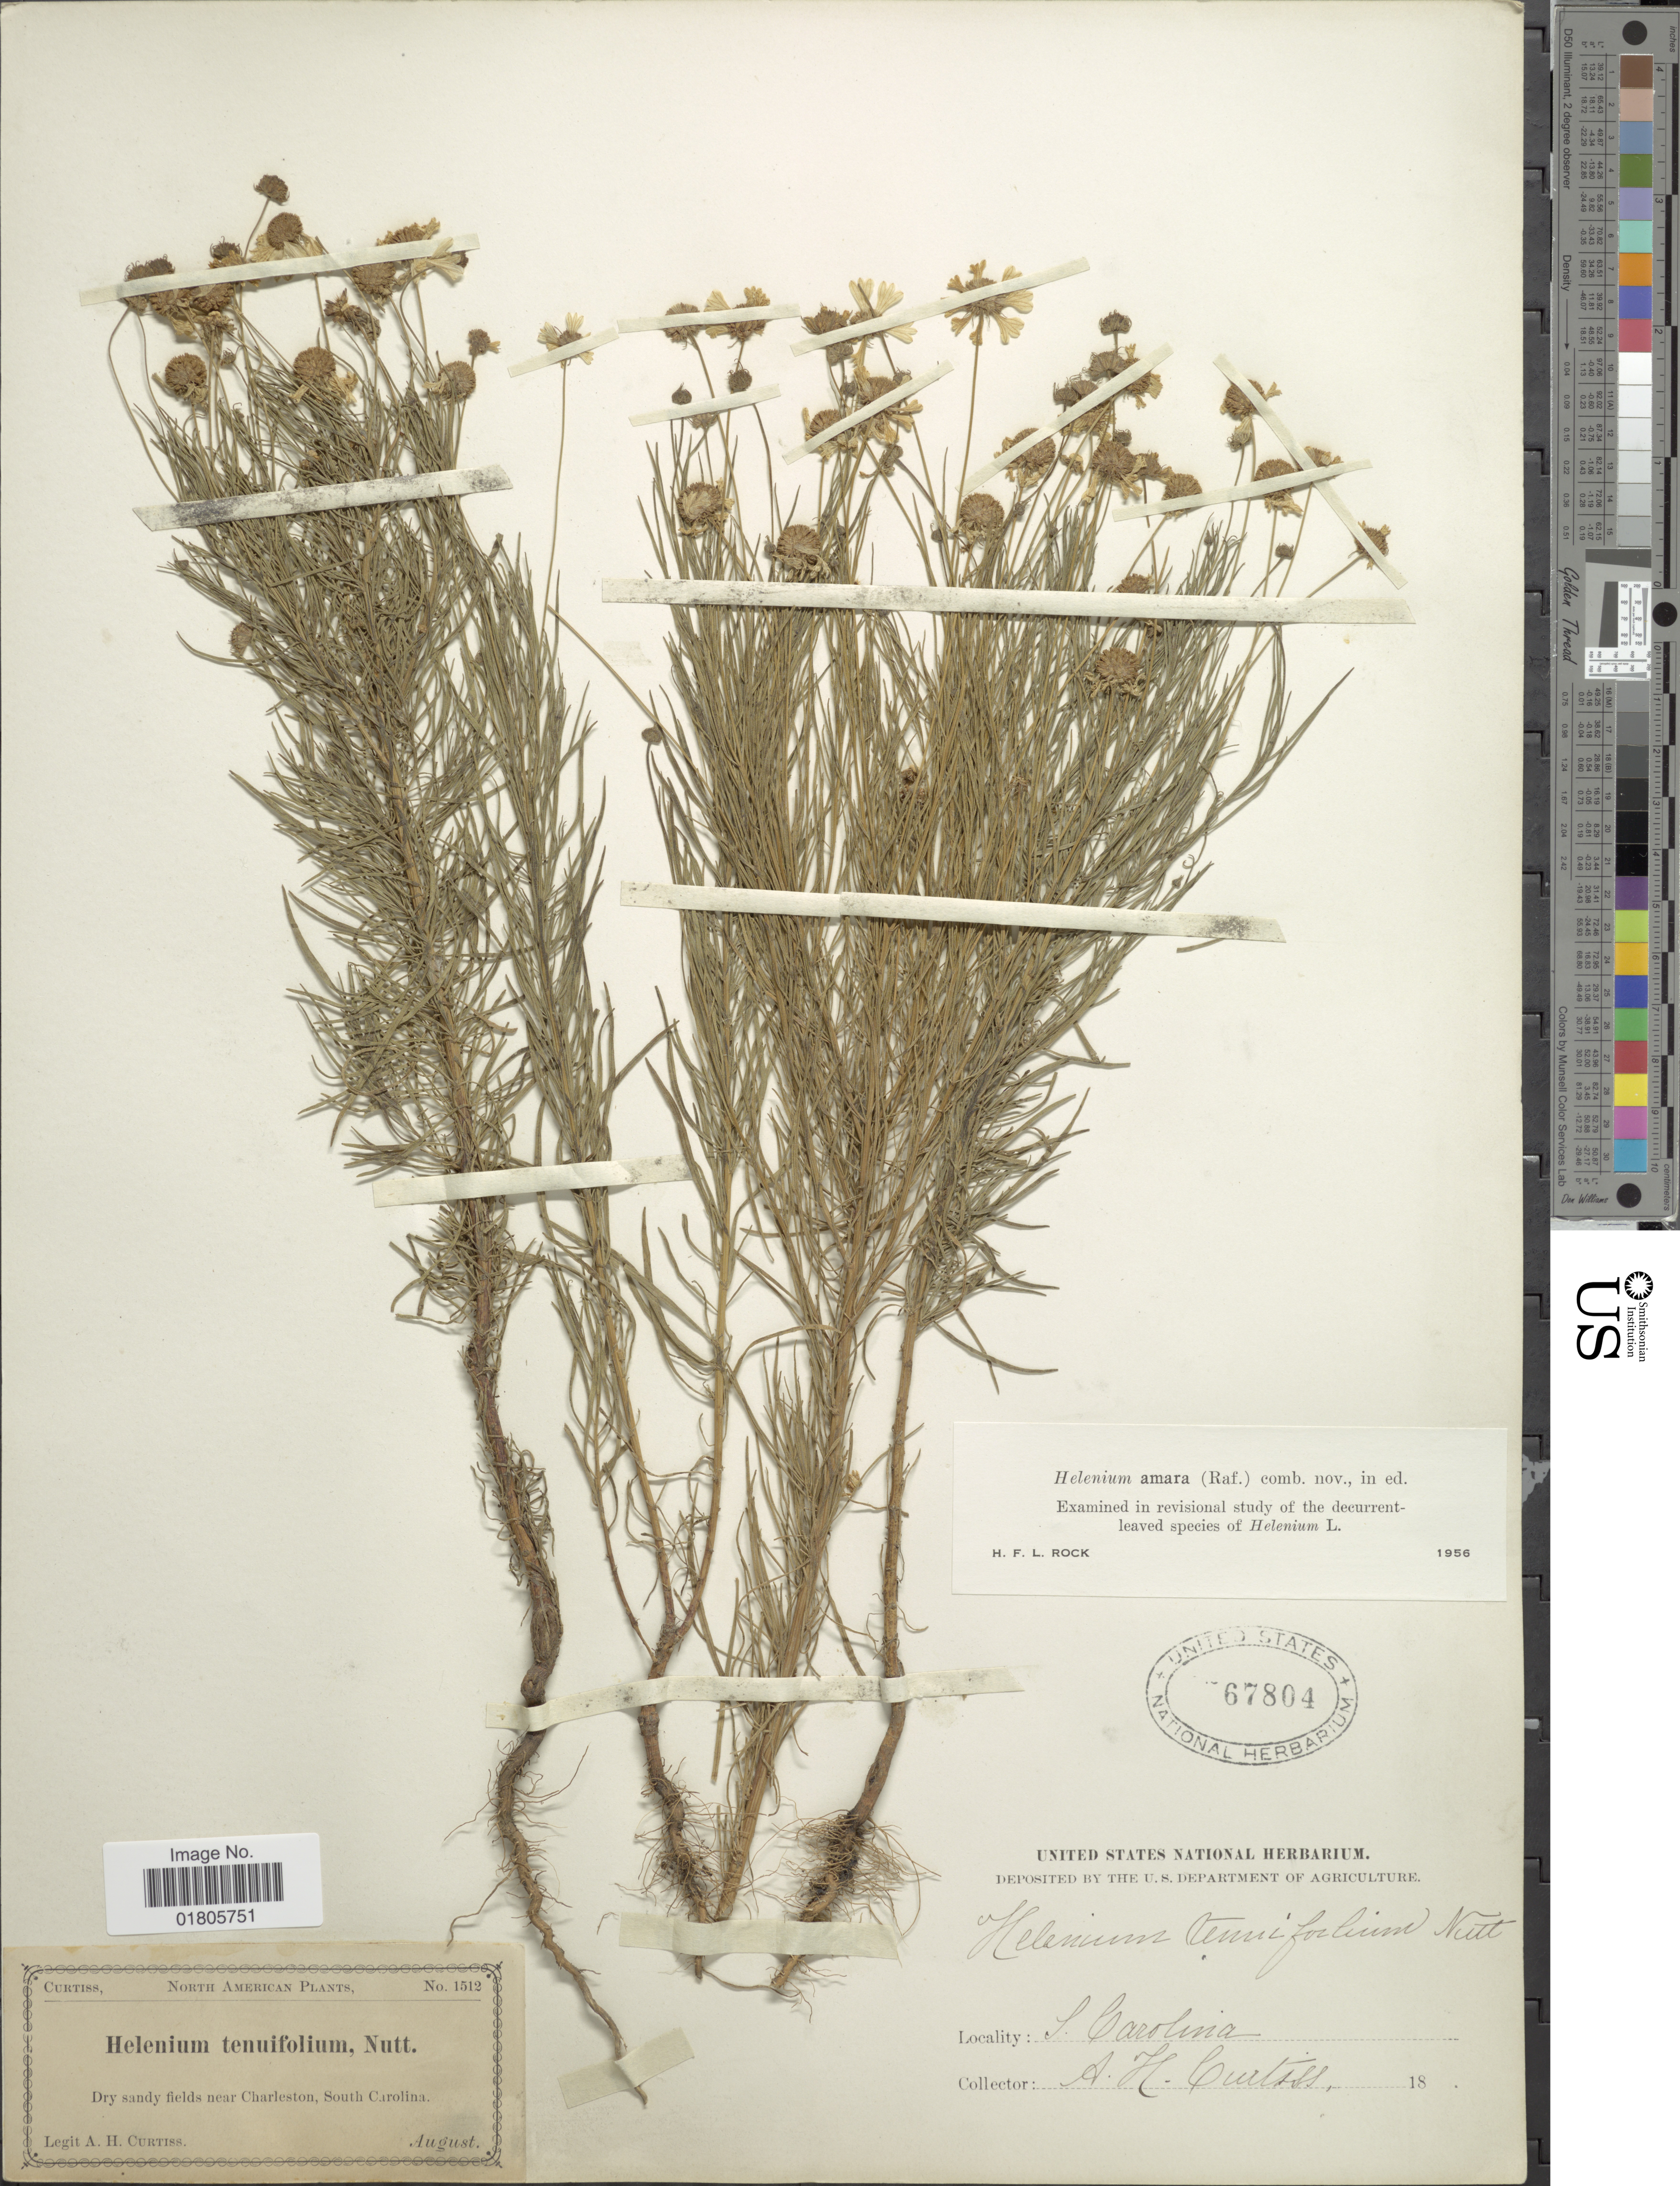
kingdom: Plantae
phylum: Tracheophyta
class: Magnoliopsida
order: Asterales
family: Asteraceae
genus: Helenium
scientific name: Helenium amarum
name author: (Raf.) H. Rock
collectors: A. H. Curtiss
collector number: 1512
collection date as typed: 18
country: United States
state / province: South Carolina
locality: Near Charleston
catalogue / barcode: US 67804